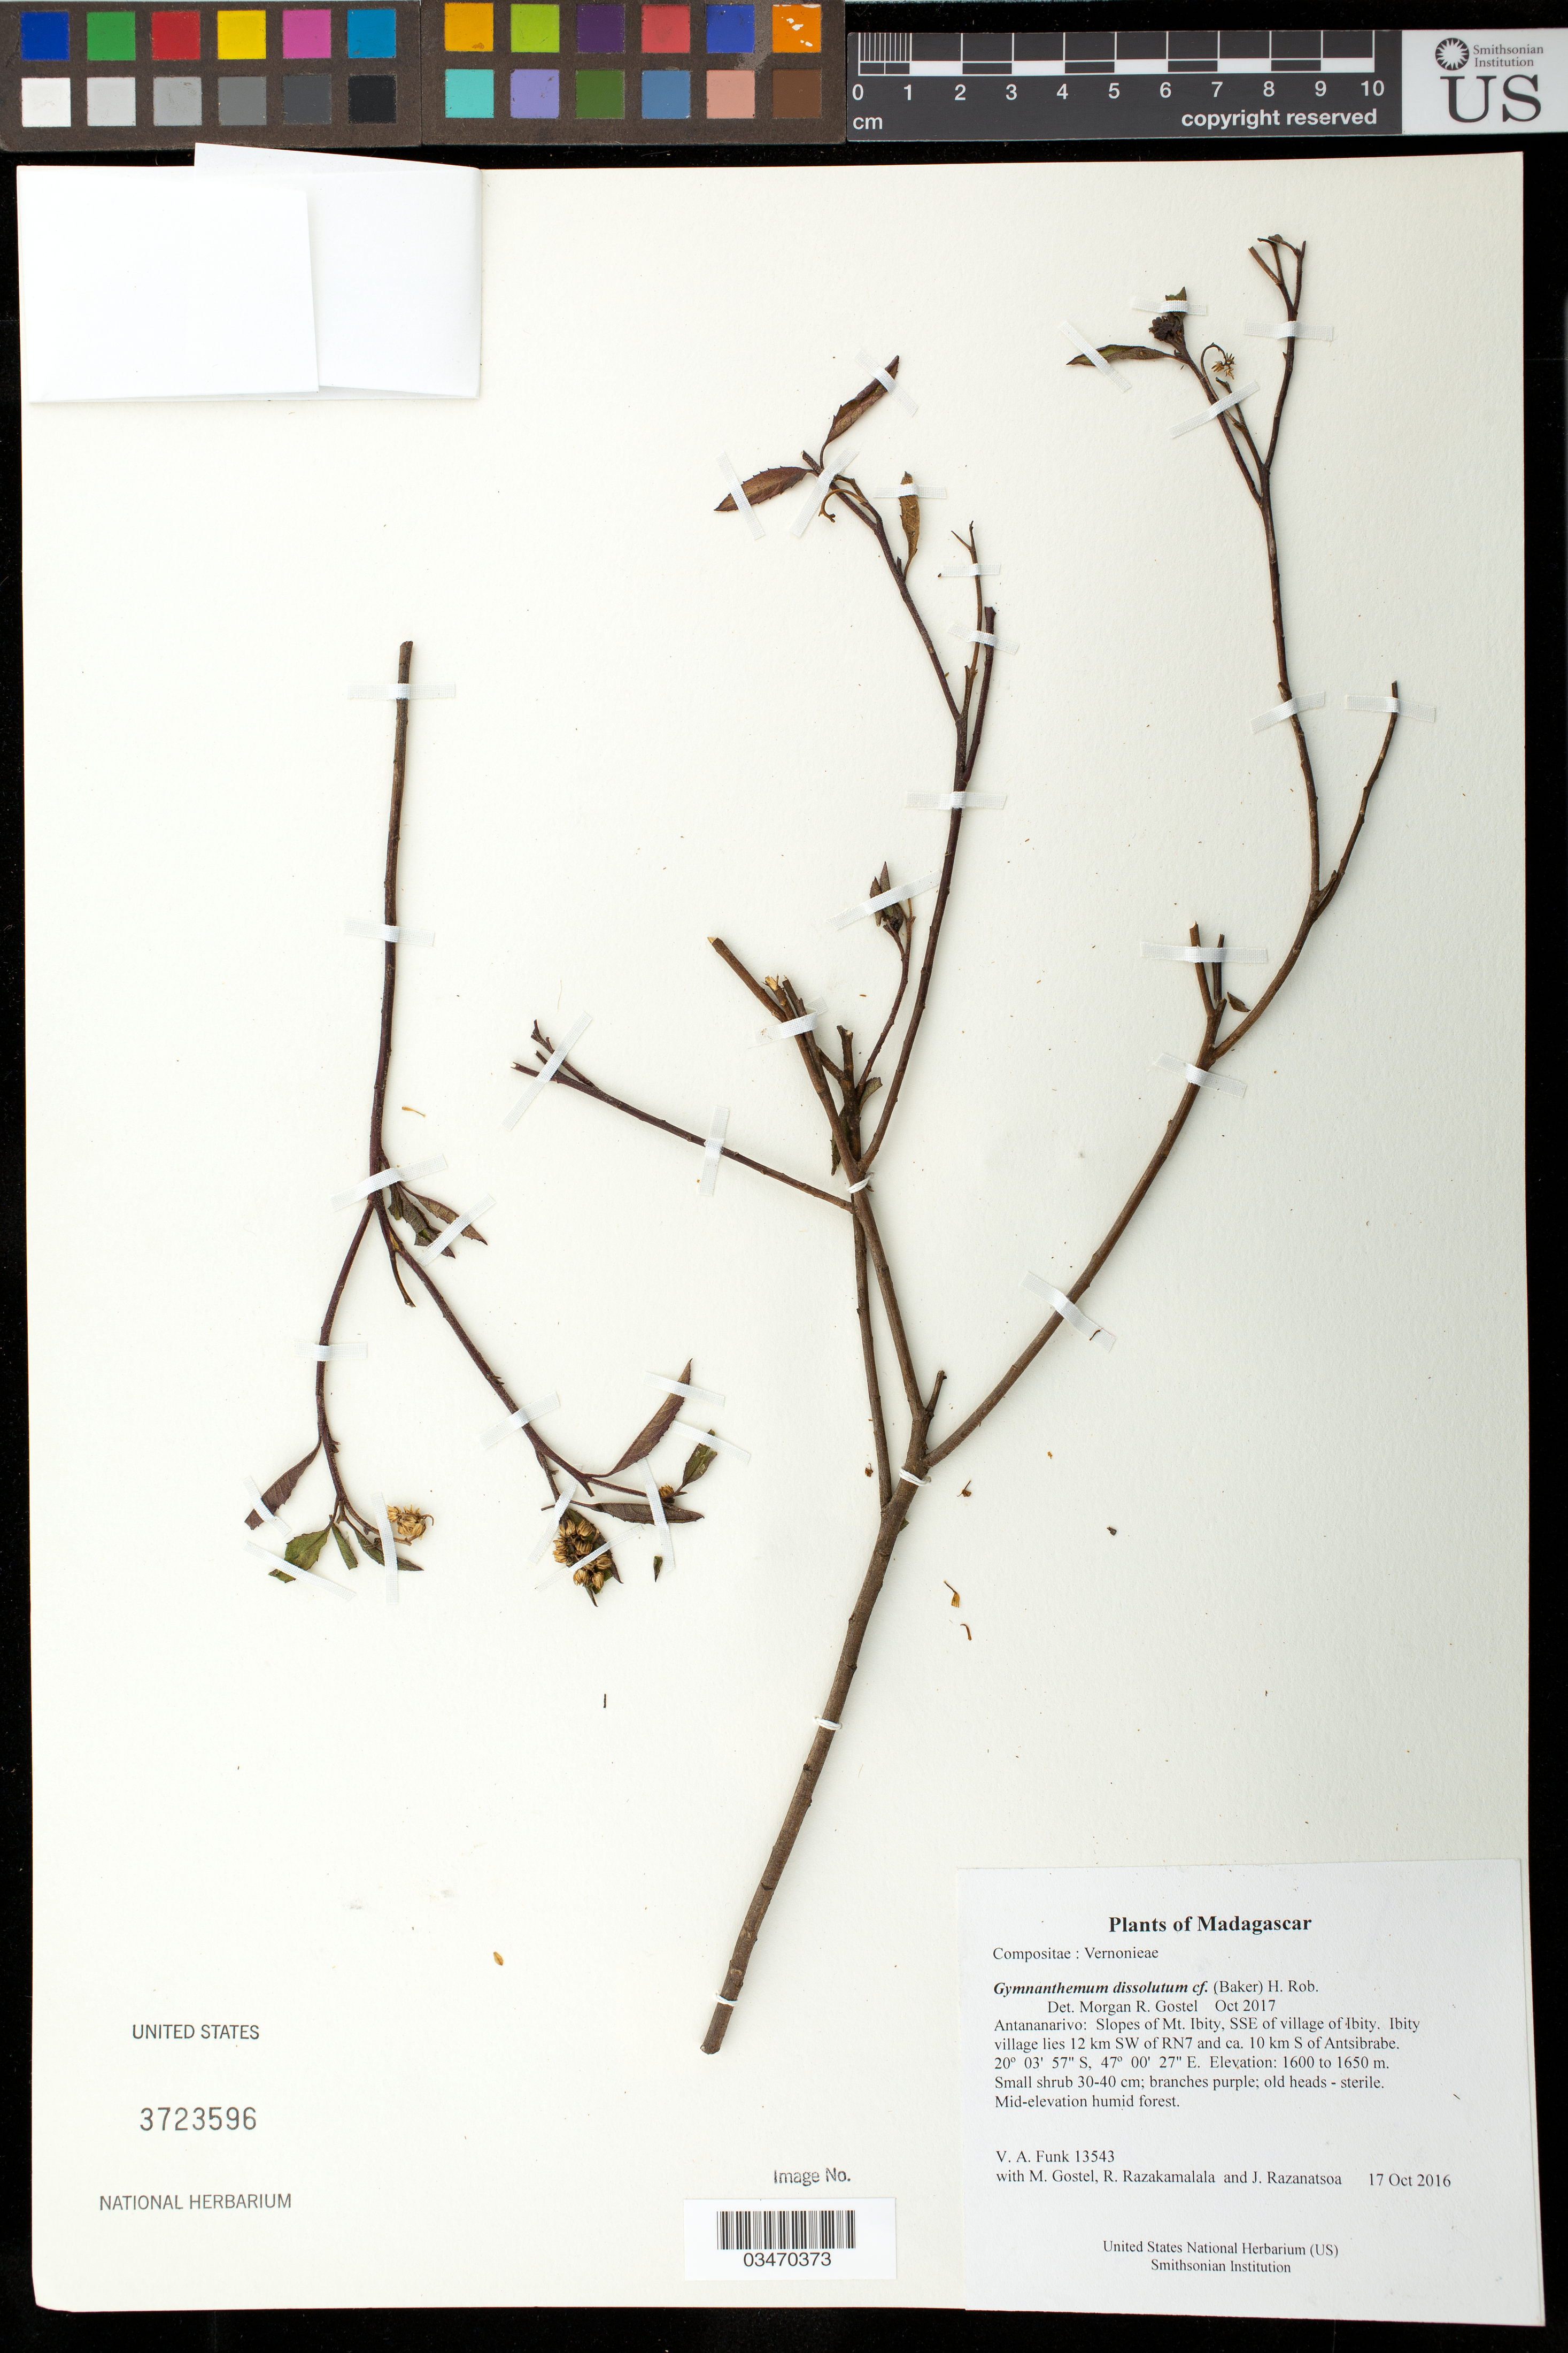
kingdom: Plantae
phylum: Tracheophyta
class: Magnoliopsida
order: Asterales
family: Asteraceae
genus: Gymnanthemum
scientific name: Gymnanthemum dissolutum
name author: (Baker) H. Rob.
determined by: Gostel, M. R.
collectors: M. R. Gostel, R. Razakamalala & J. Razanatsoa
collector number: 13543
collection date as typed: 17 Oct 2016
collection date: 2016-10-17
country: Madagascar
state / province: Vakinankaratra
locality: Slopes of Mt. Ibity, SSE of village of Ibity. Ibity village lies 12 km SW of RN7 and ca. 10 km S of Antsibrabe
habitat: Mid-elevation humid forest.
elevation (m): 1600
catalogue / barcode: US 3723596